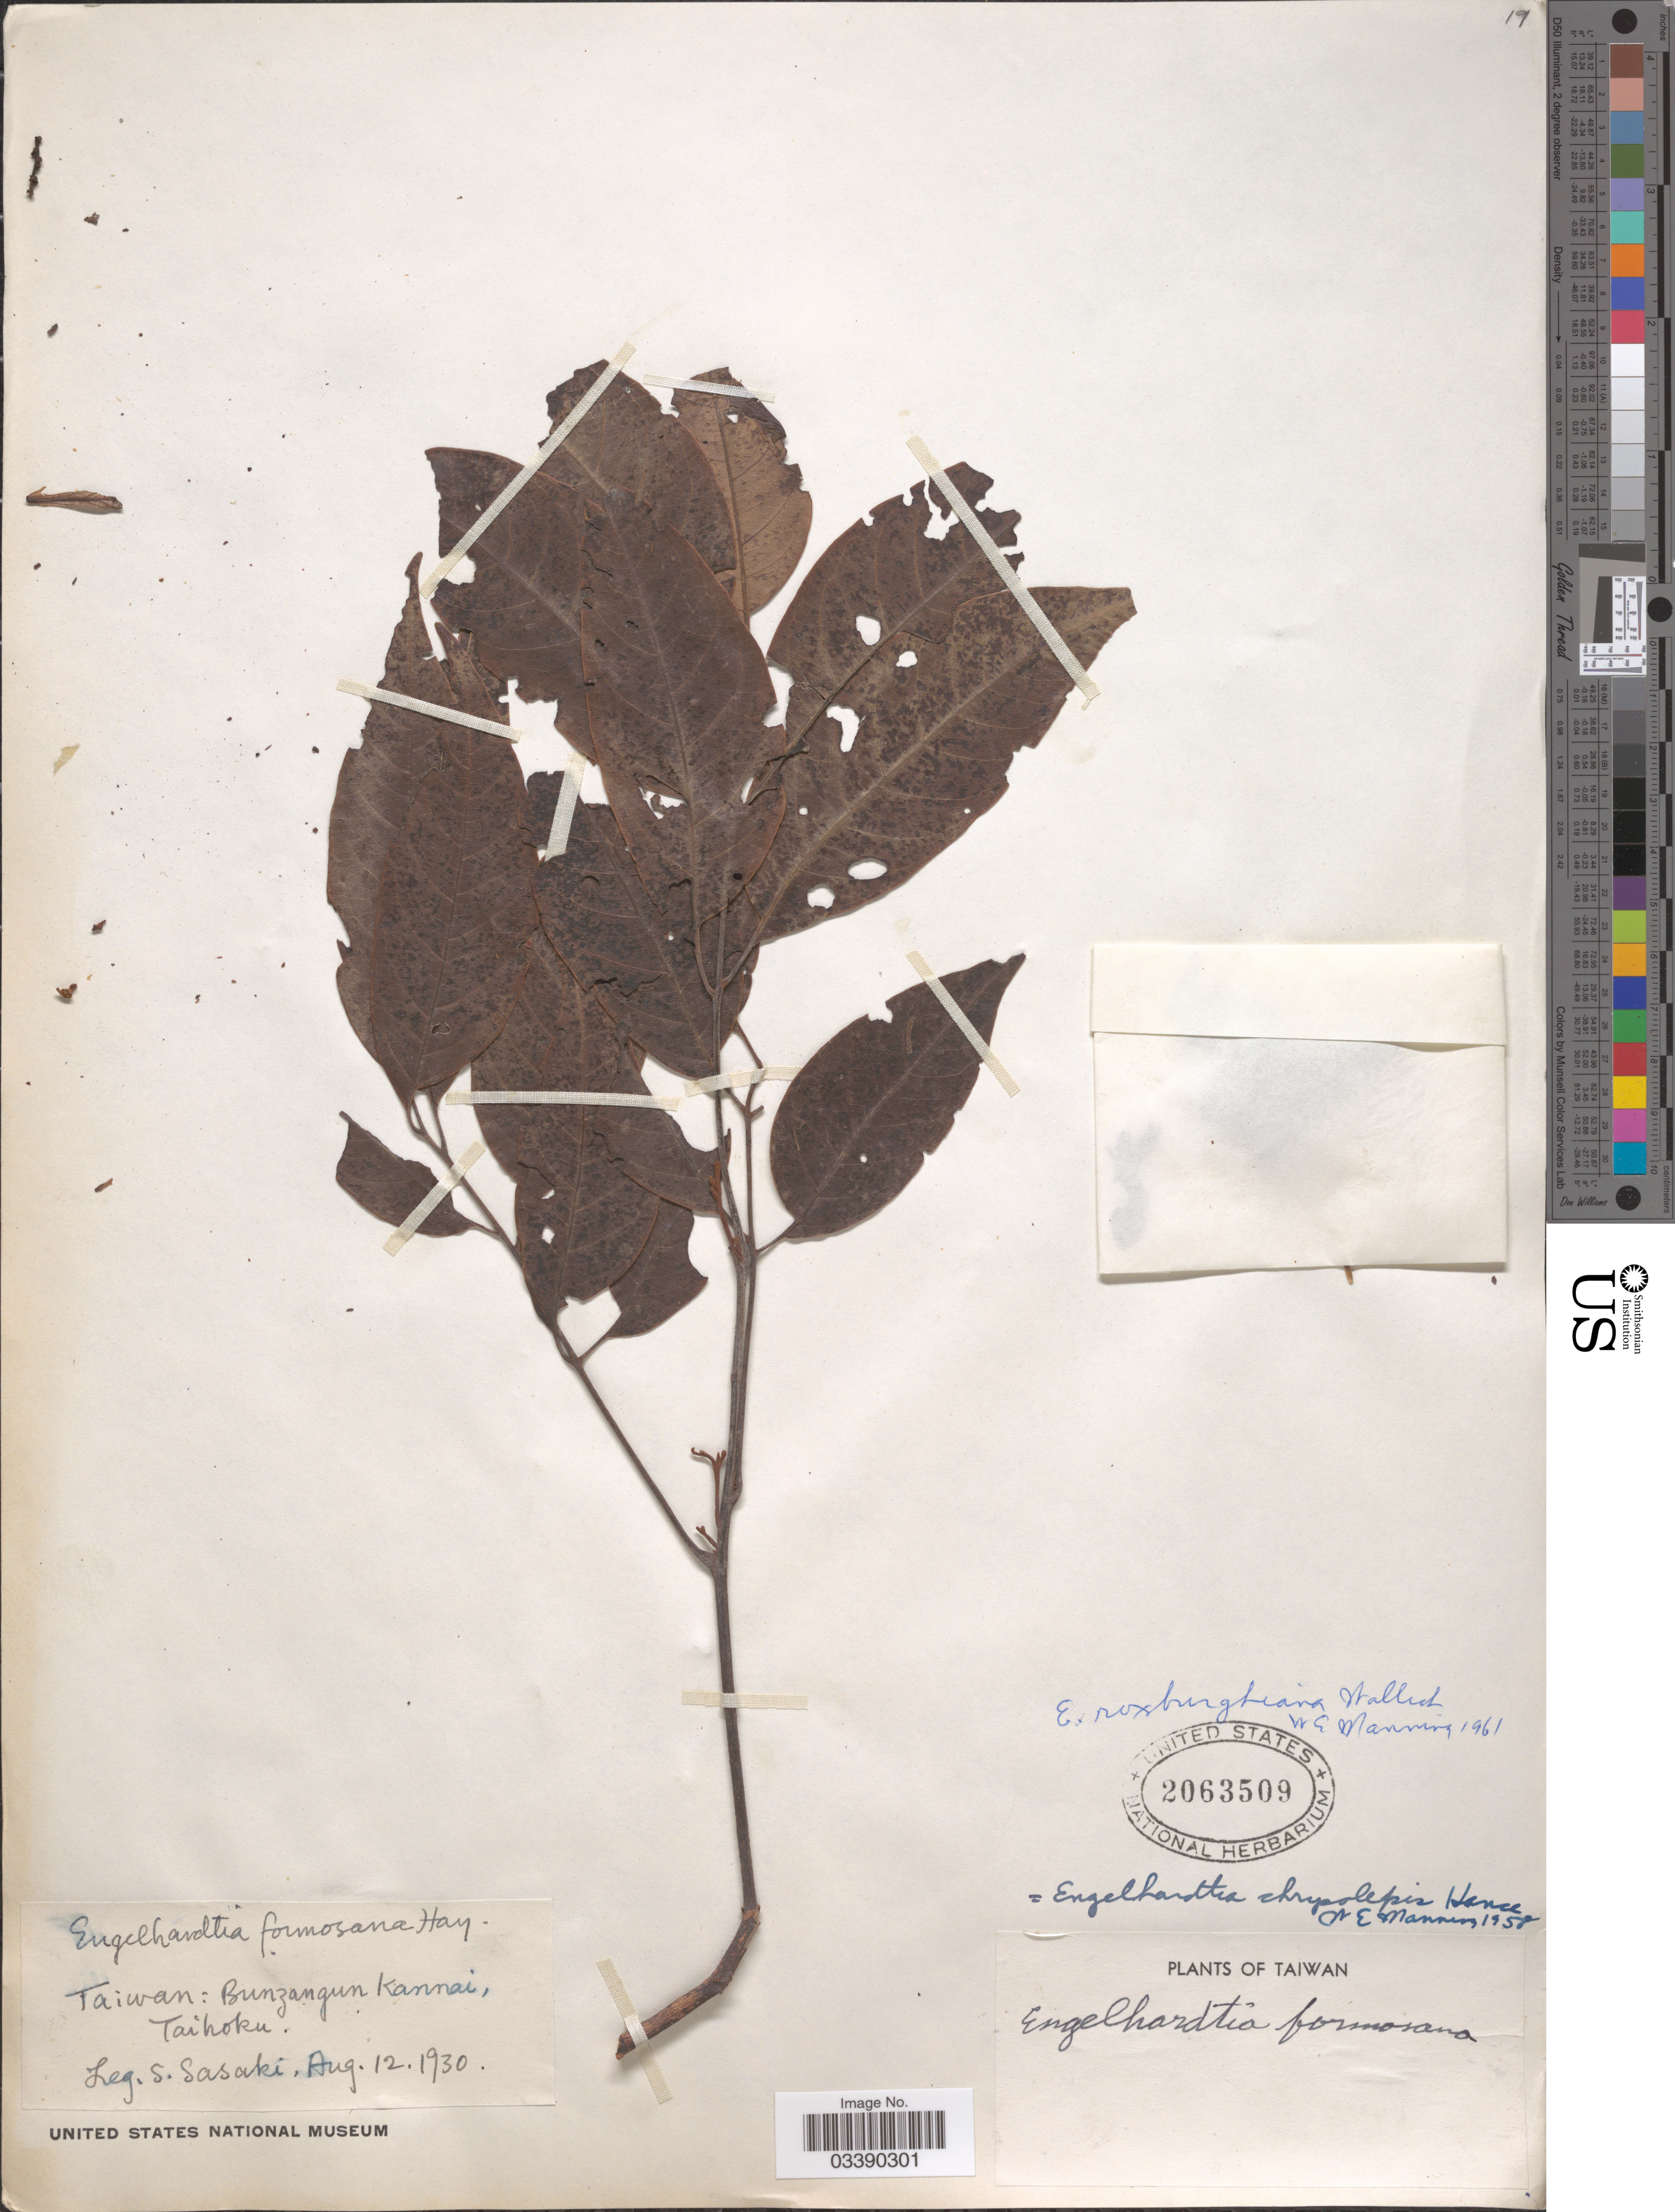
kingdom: Plantae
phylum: Tracheophyta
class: Magnoliopsida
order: Fagales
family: Juglandaceae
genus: Engelhardia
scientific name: Engelhardia roxburghiana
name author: Lindl.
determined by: Strong, Mark T., (BOT), Smithsonian Institution - National Museum of Natural History (UNITED STATES)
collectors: S. Sasaki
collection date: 1930-08-12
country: Taiwan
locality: Bunzangun Kannai, Taihoku.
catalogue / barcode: US 2063509